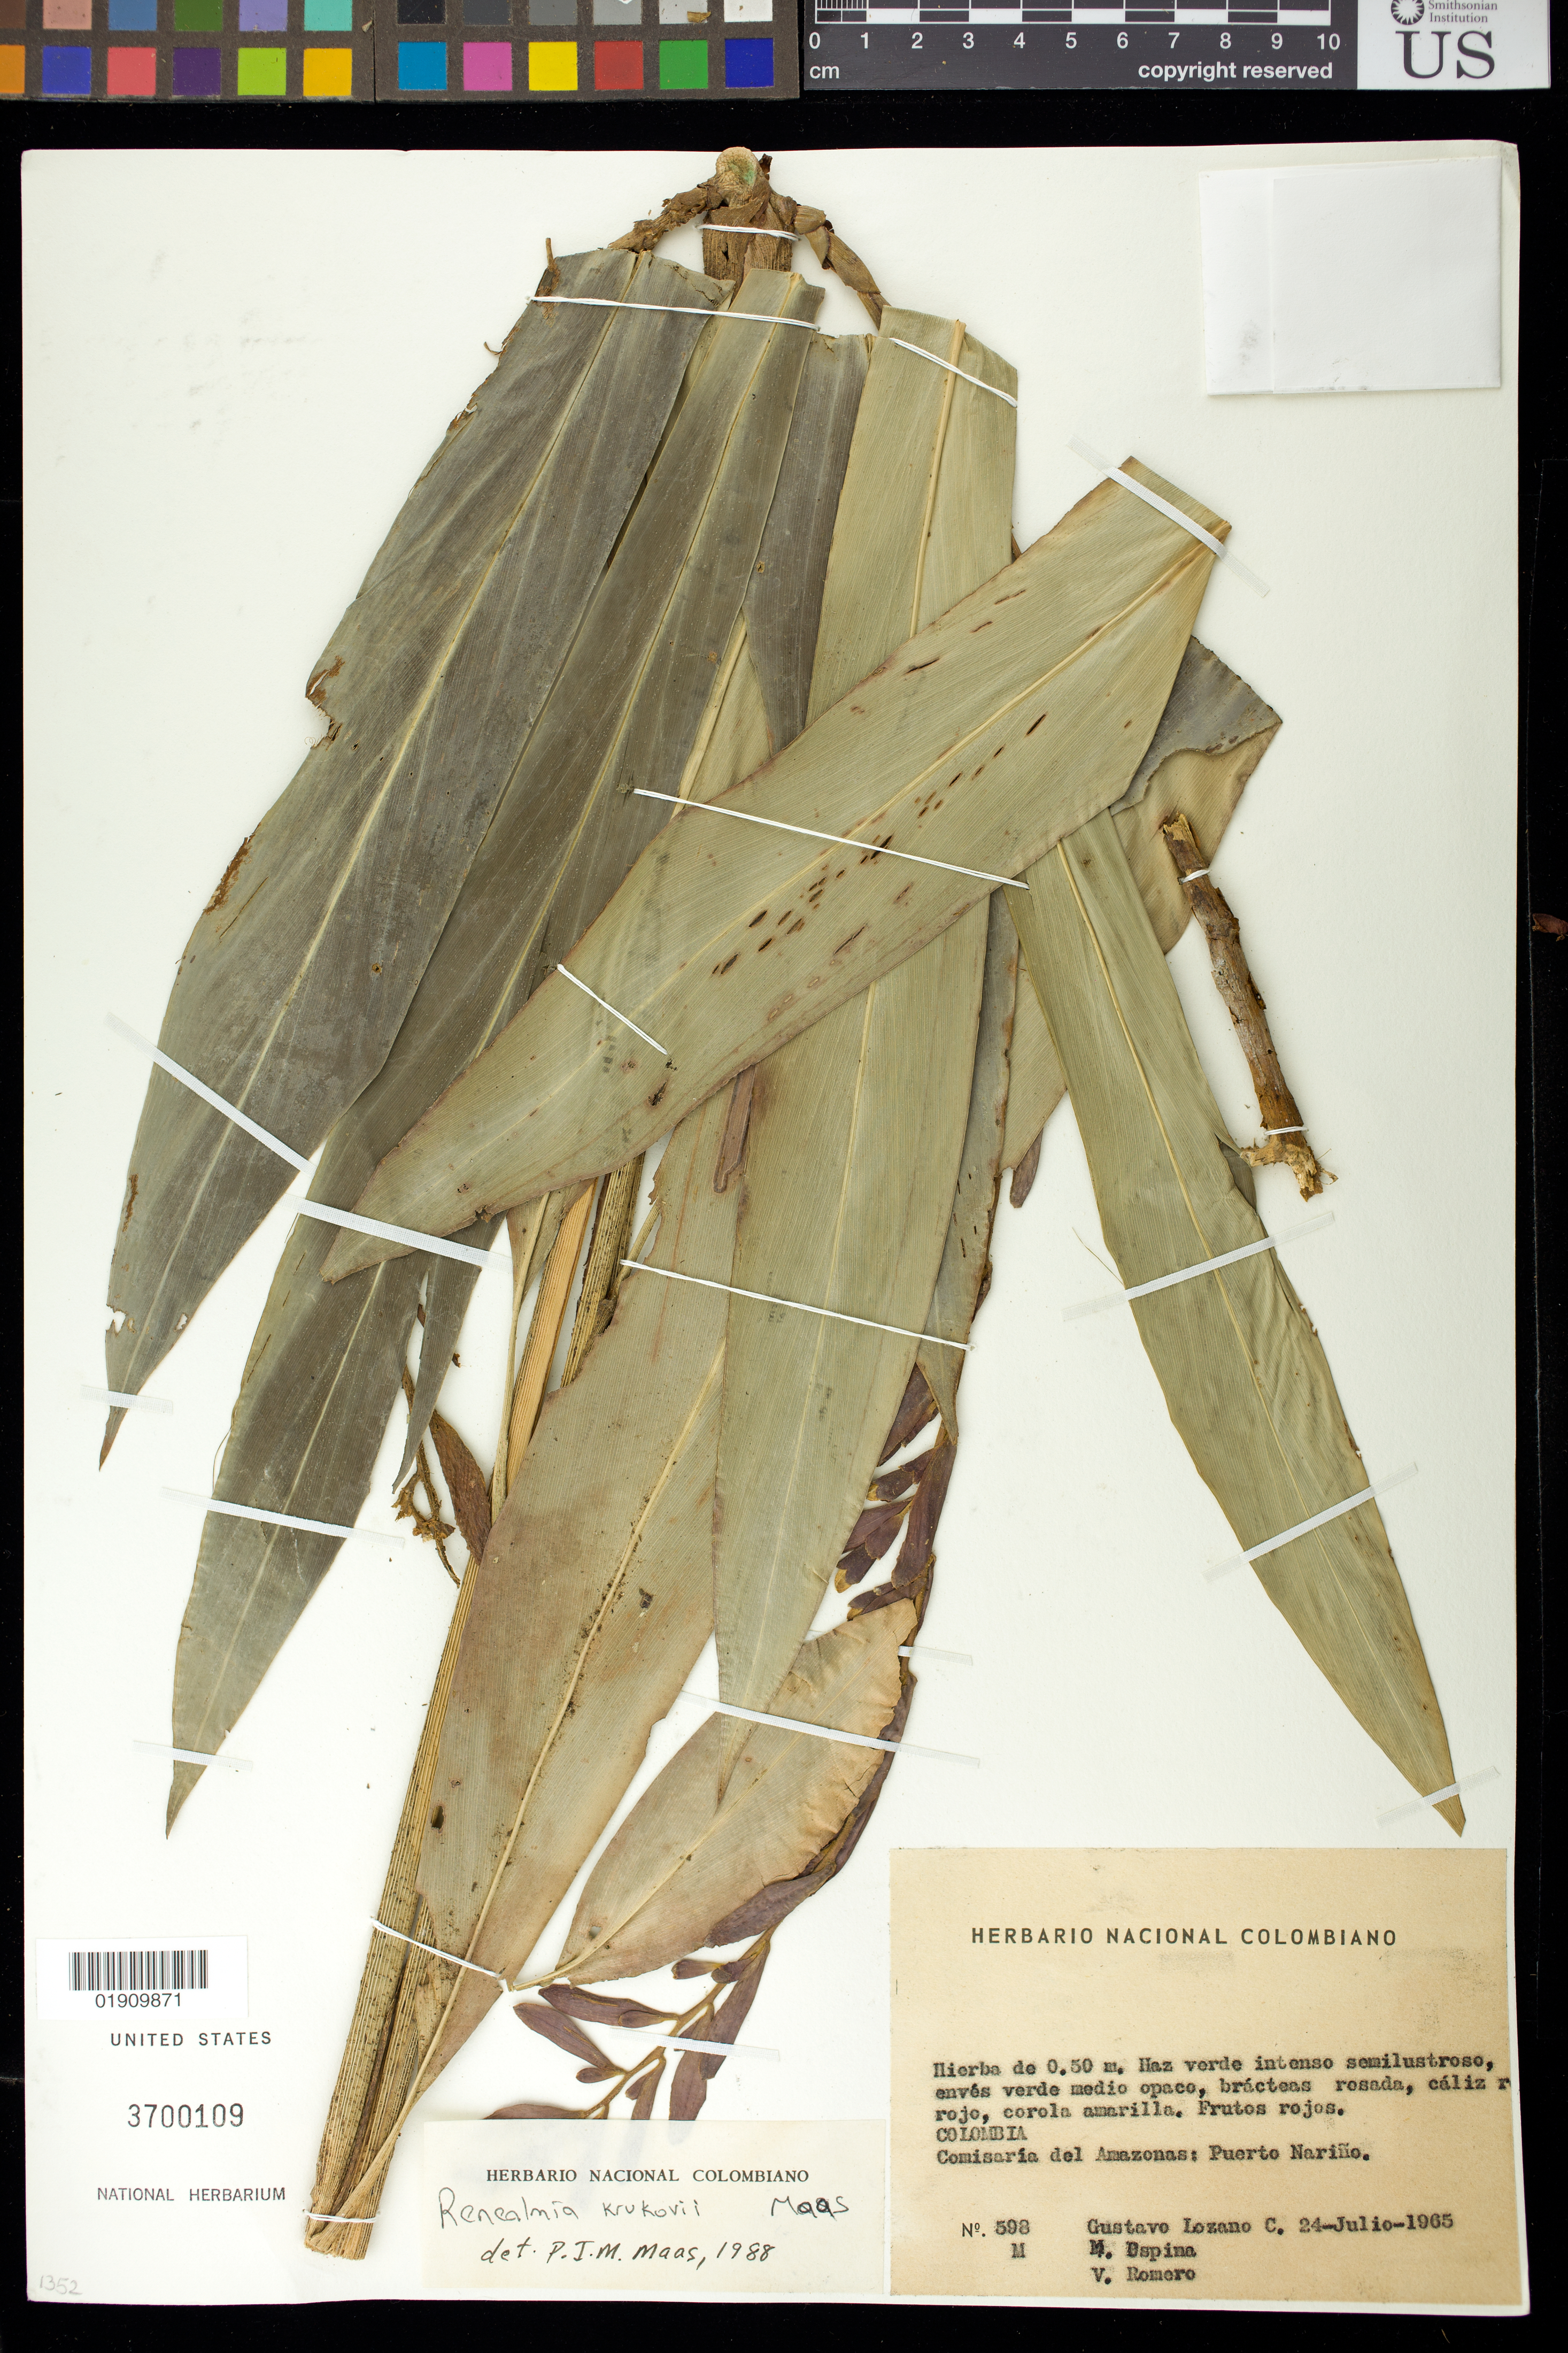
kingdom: Plantae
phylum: Tracheophyta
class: Liliopsida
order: Zingiberales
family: Zingiberaceae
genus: Renealmia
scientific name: Renealmia krukovii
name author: Maas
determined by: Maas, P. J. M.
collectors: G. Lozano-Contreras, M. Ospina & V. Romero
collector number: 598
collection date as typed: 24-Julio-1965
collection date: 1965-07-24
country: Colombia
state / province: Amazônas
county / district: Puerto Nariño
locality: Comisaria del Amazonas: Puerto Nariño.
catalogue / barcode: US 3700109